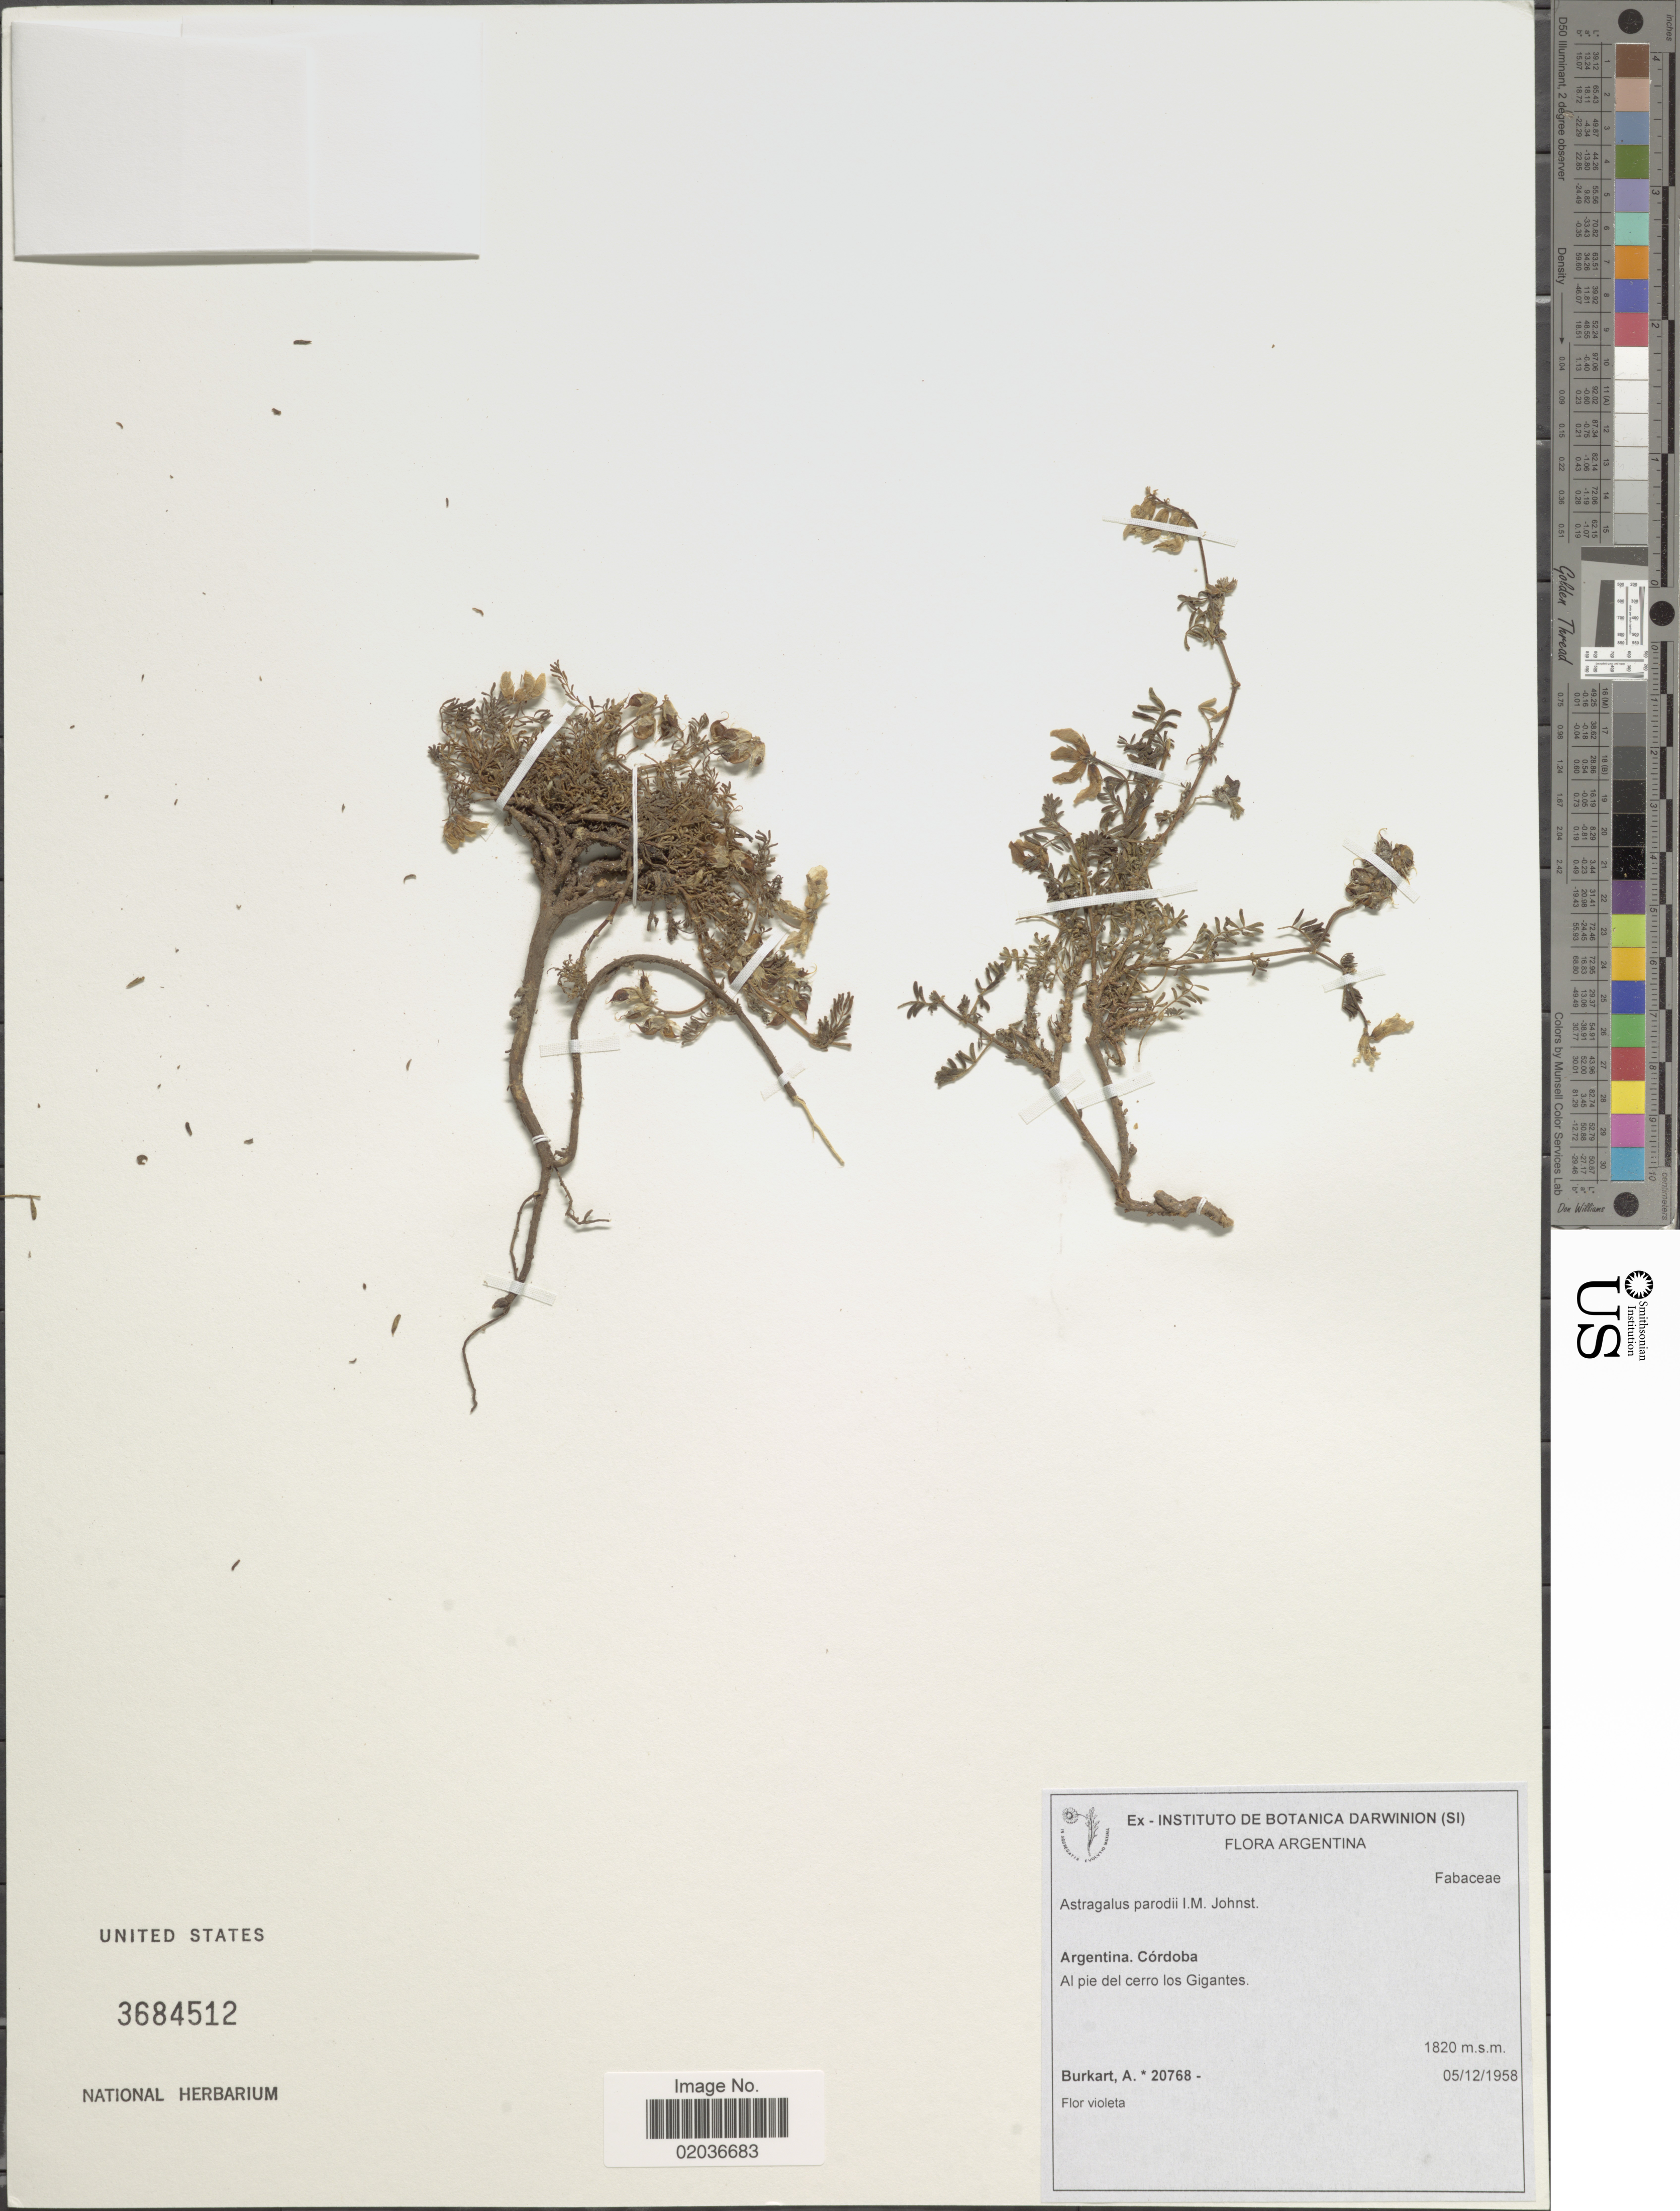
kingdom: Plantae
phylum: Tracheophyta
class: Magnoliopsida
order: Fabales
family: Fabaceae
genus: Astragalus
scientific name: Astragalus parodii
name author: I.M. Johnst.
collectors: A. E. Burkart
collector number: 20768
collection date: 1958-12-05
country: Argentina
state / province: Cordoba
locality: Al pie del cerro los Gigantes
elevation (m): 1820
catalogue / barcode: US 3684512